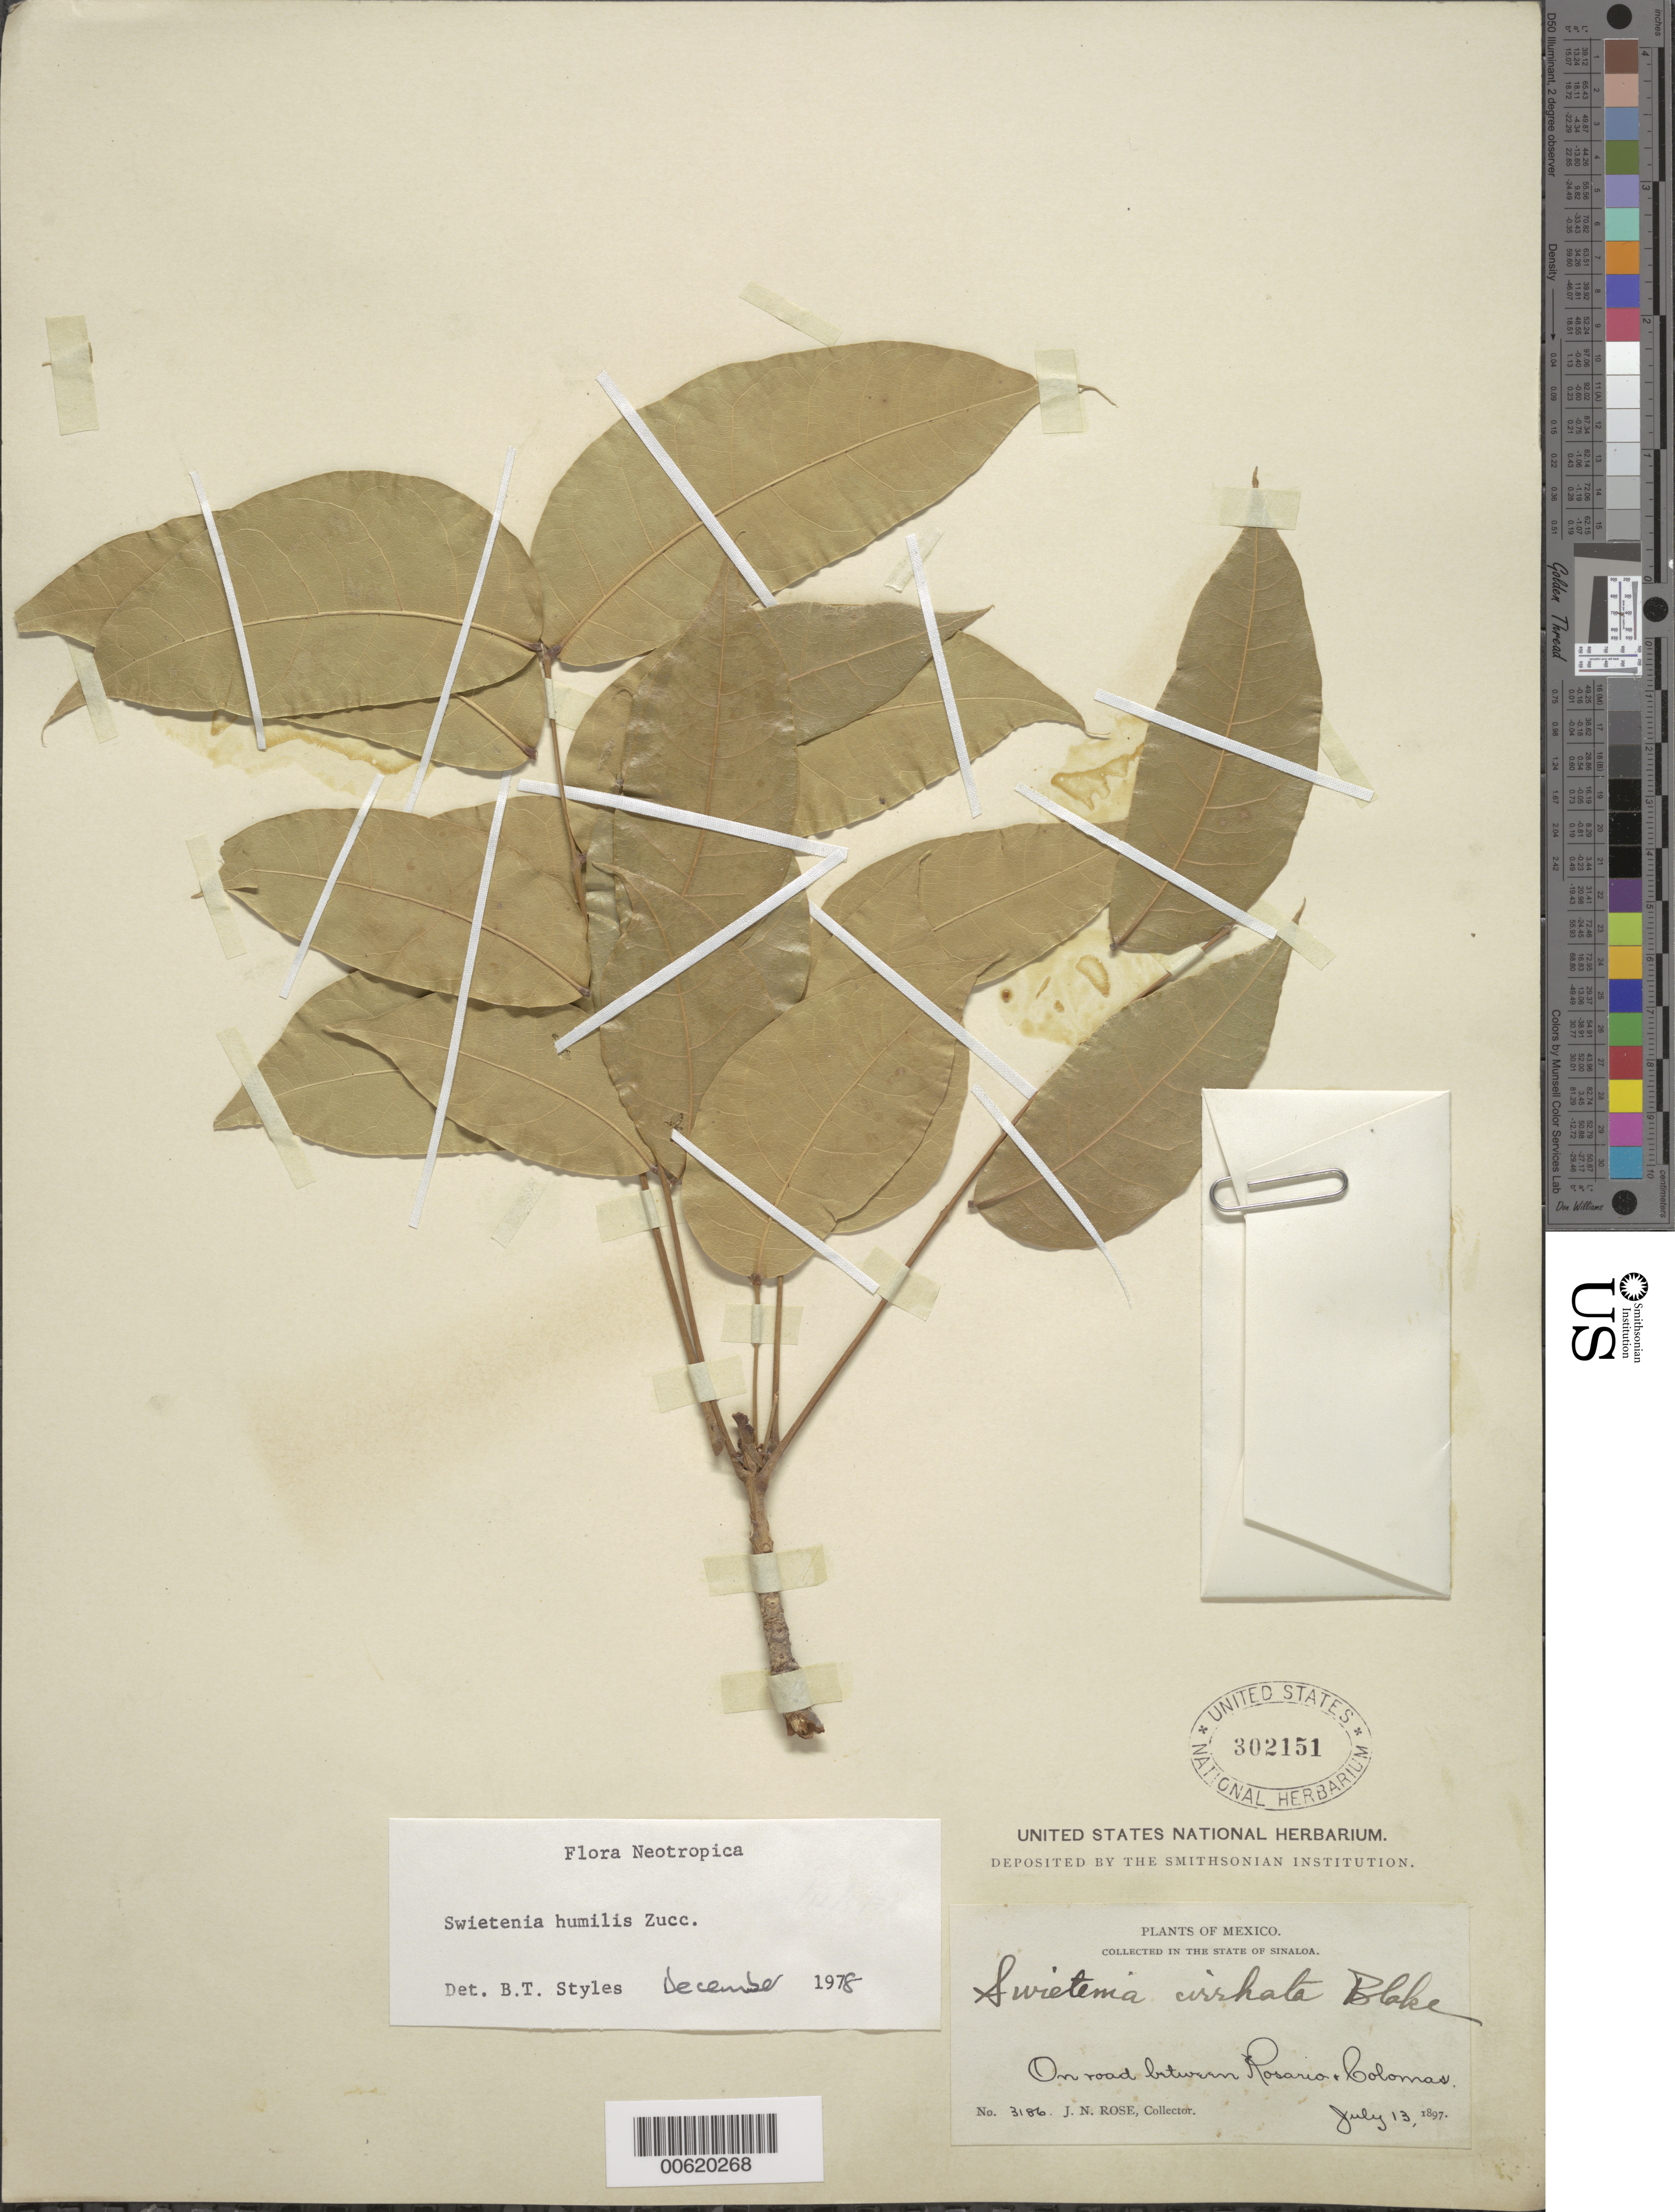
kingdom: Plantae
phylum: Tracheophyta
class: Magnoliopsida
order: Sapindales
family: Meliaceae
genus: Swietenia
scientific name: Swietenia humilis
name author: Zucc.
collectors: J. N. Rose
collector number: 3186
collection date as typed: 13 Jul 1897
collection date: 1897-07-13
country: Mexico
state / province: Sinaloa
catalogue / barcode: US 302151